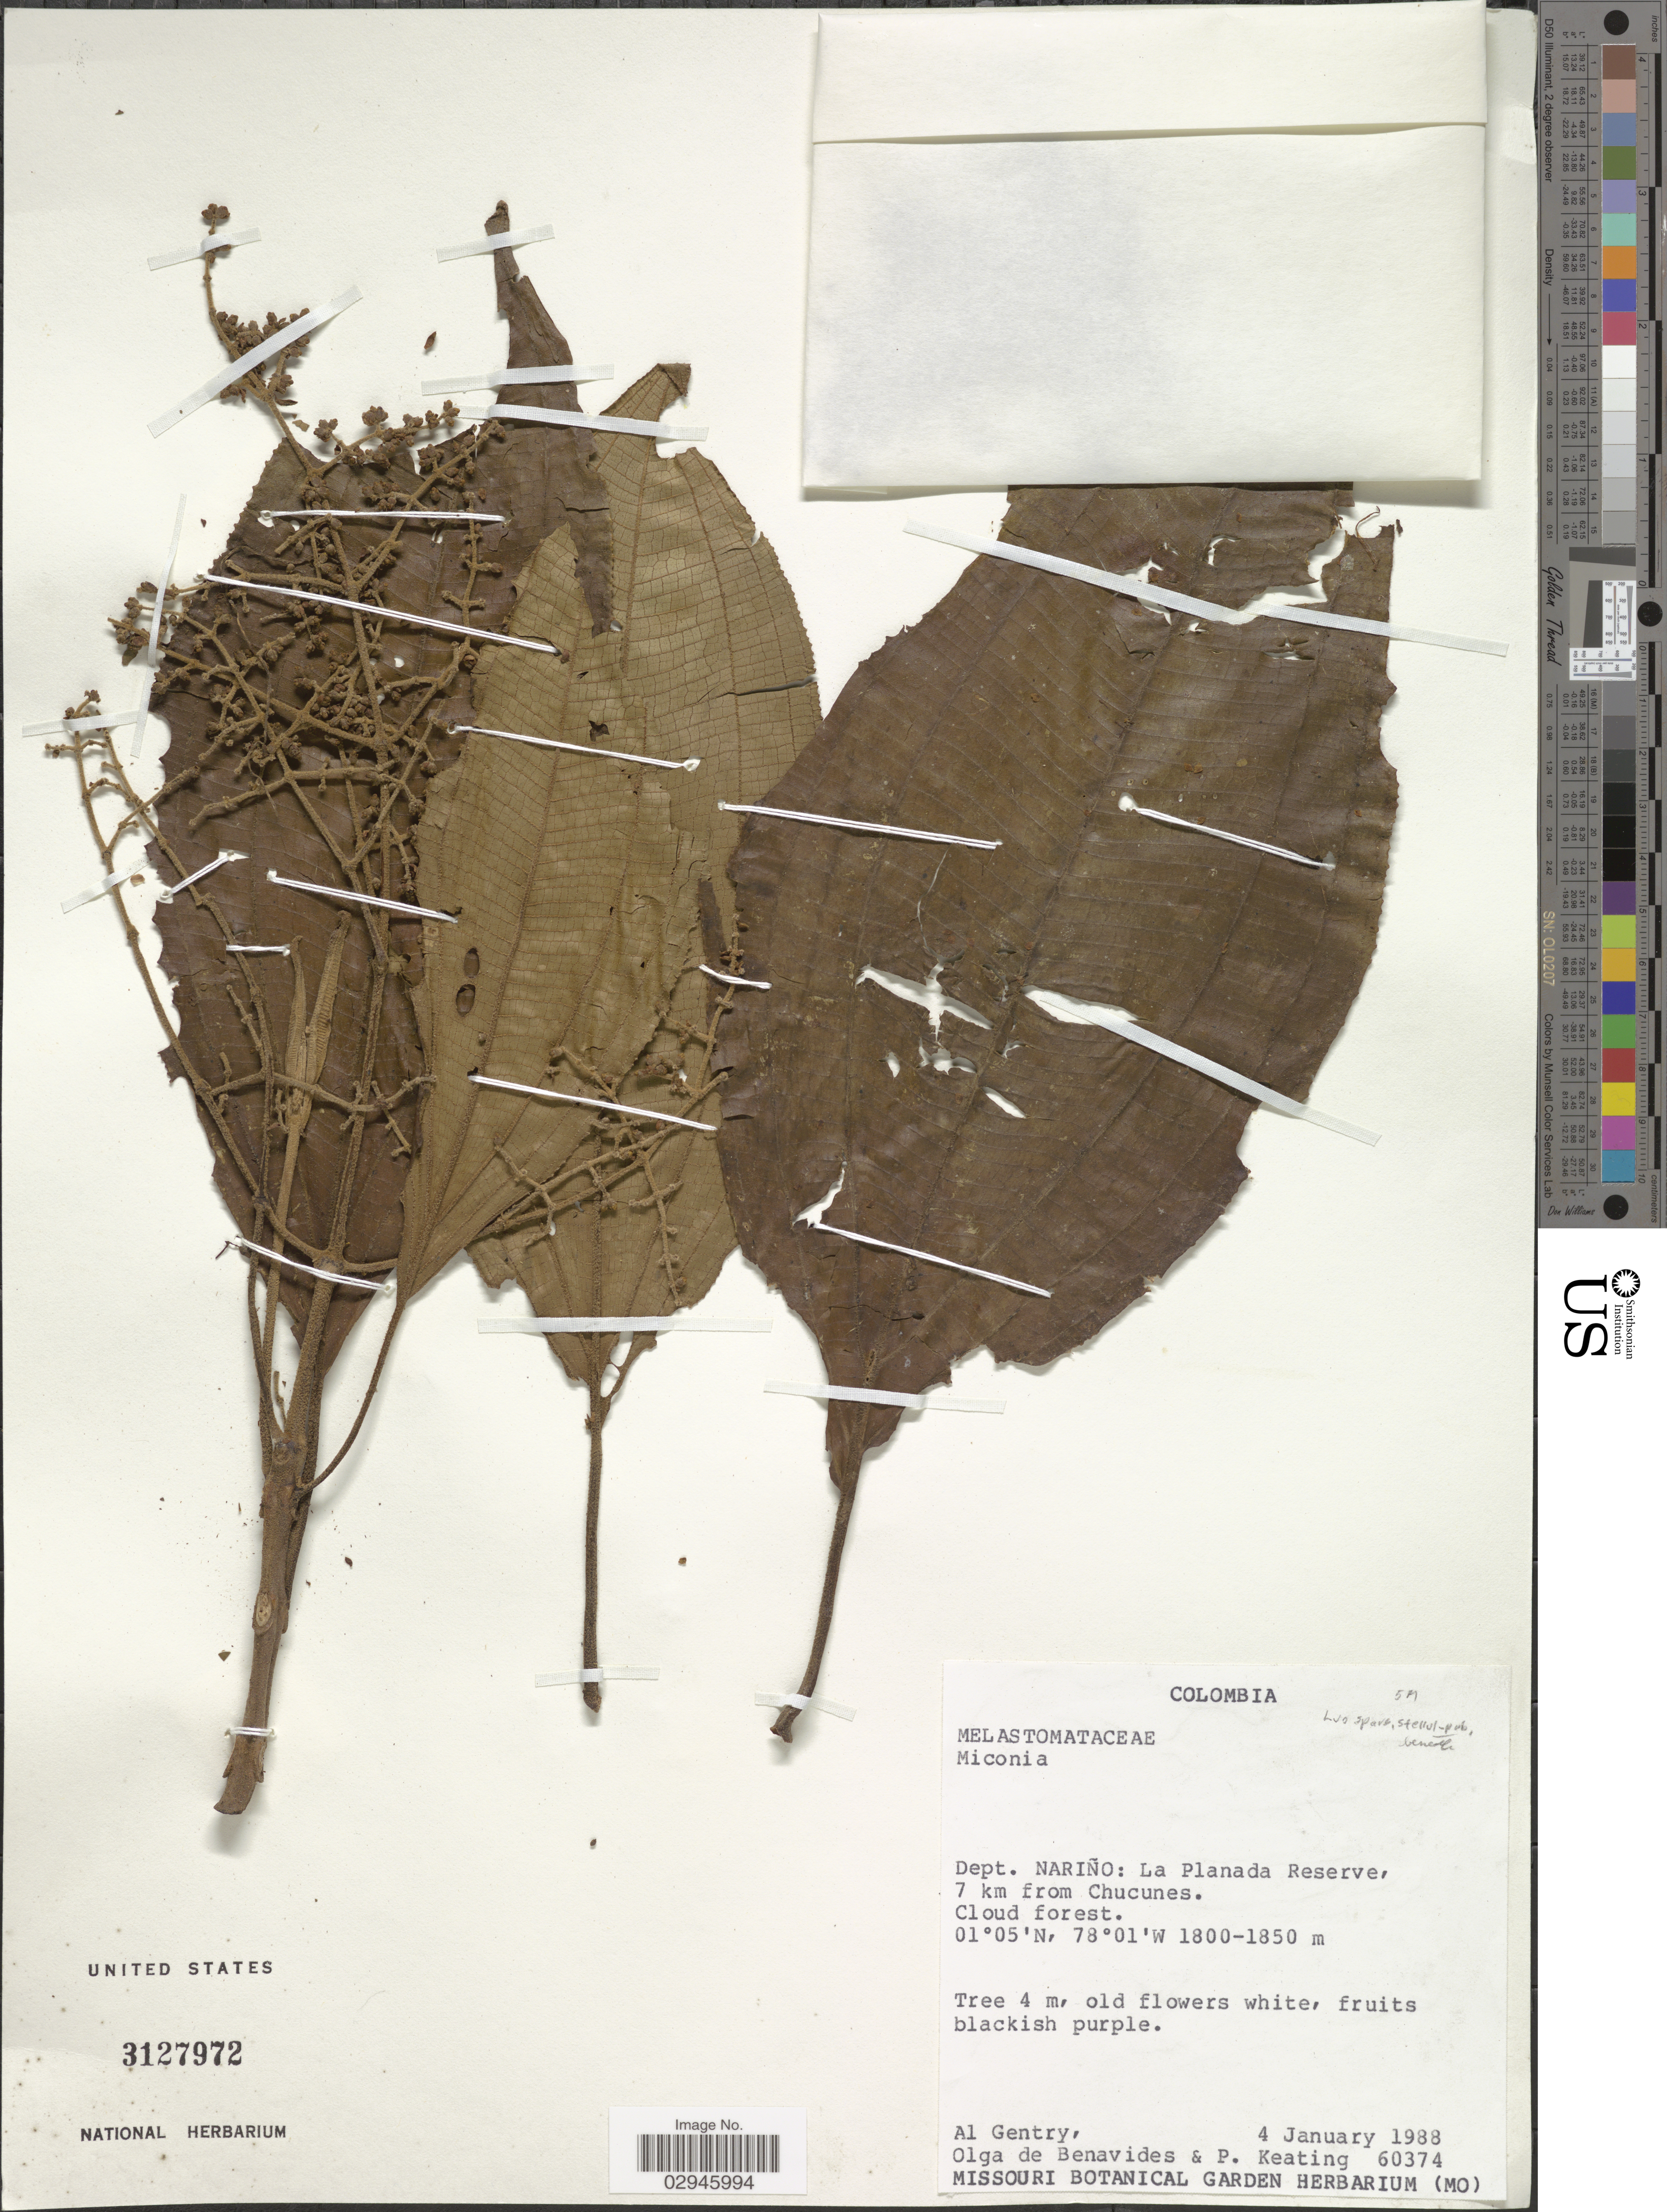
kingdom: Plantae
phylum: Tracheophyta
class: Magnoliopsida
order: Myrtales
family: Melastomataceae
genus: Miconia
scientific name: Miconia sp.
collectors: A. H. Gentry, Olga S. de Benavides & P. Keating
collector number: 60374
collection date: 1988-01-04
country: Colombia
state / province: Nariño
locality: Dept. Nariño: La Planada Reserve, 7 km from Chucunes.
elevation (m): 1800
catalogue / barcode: US 3127972